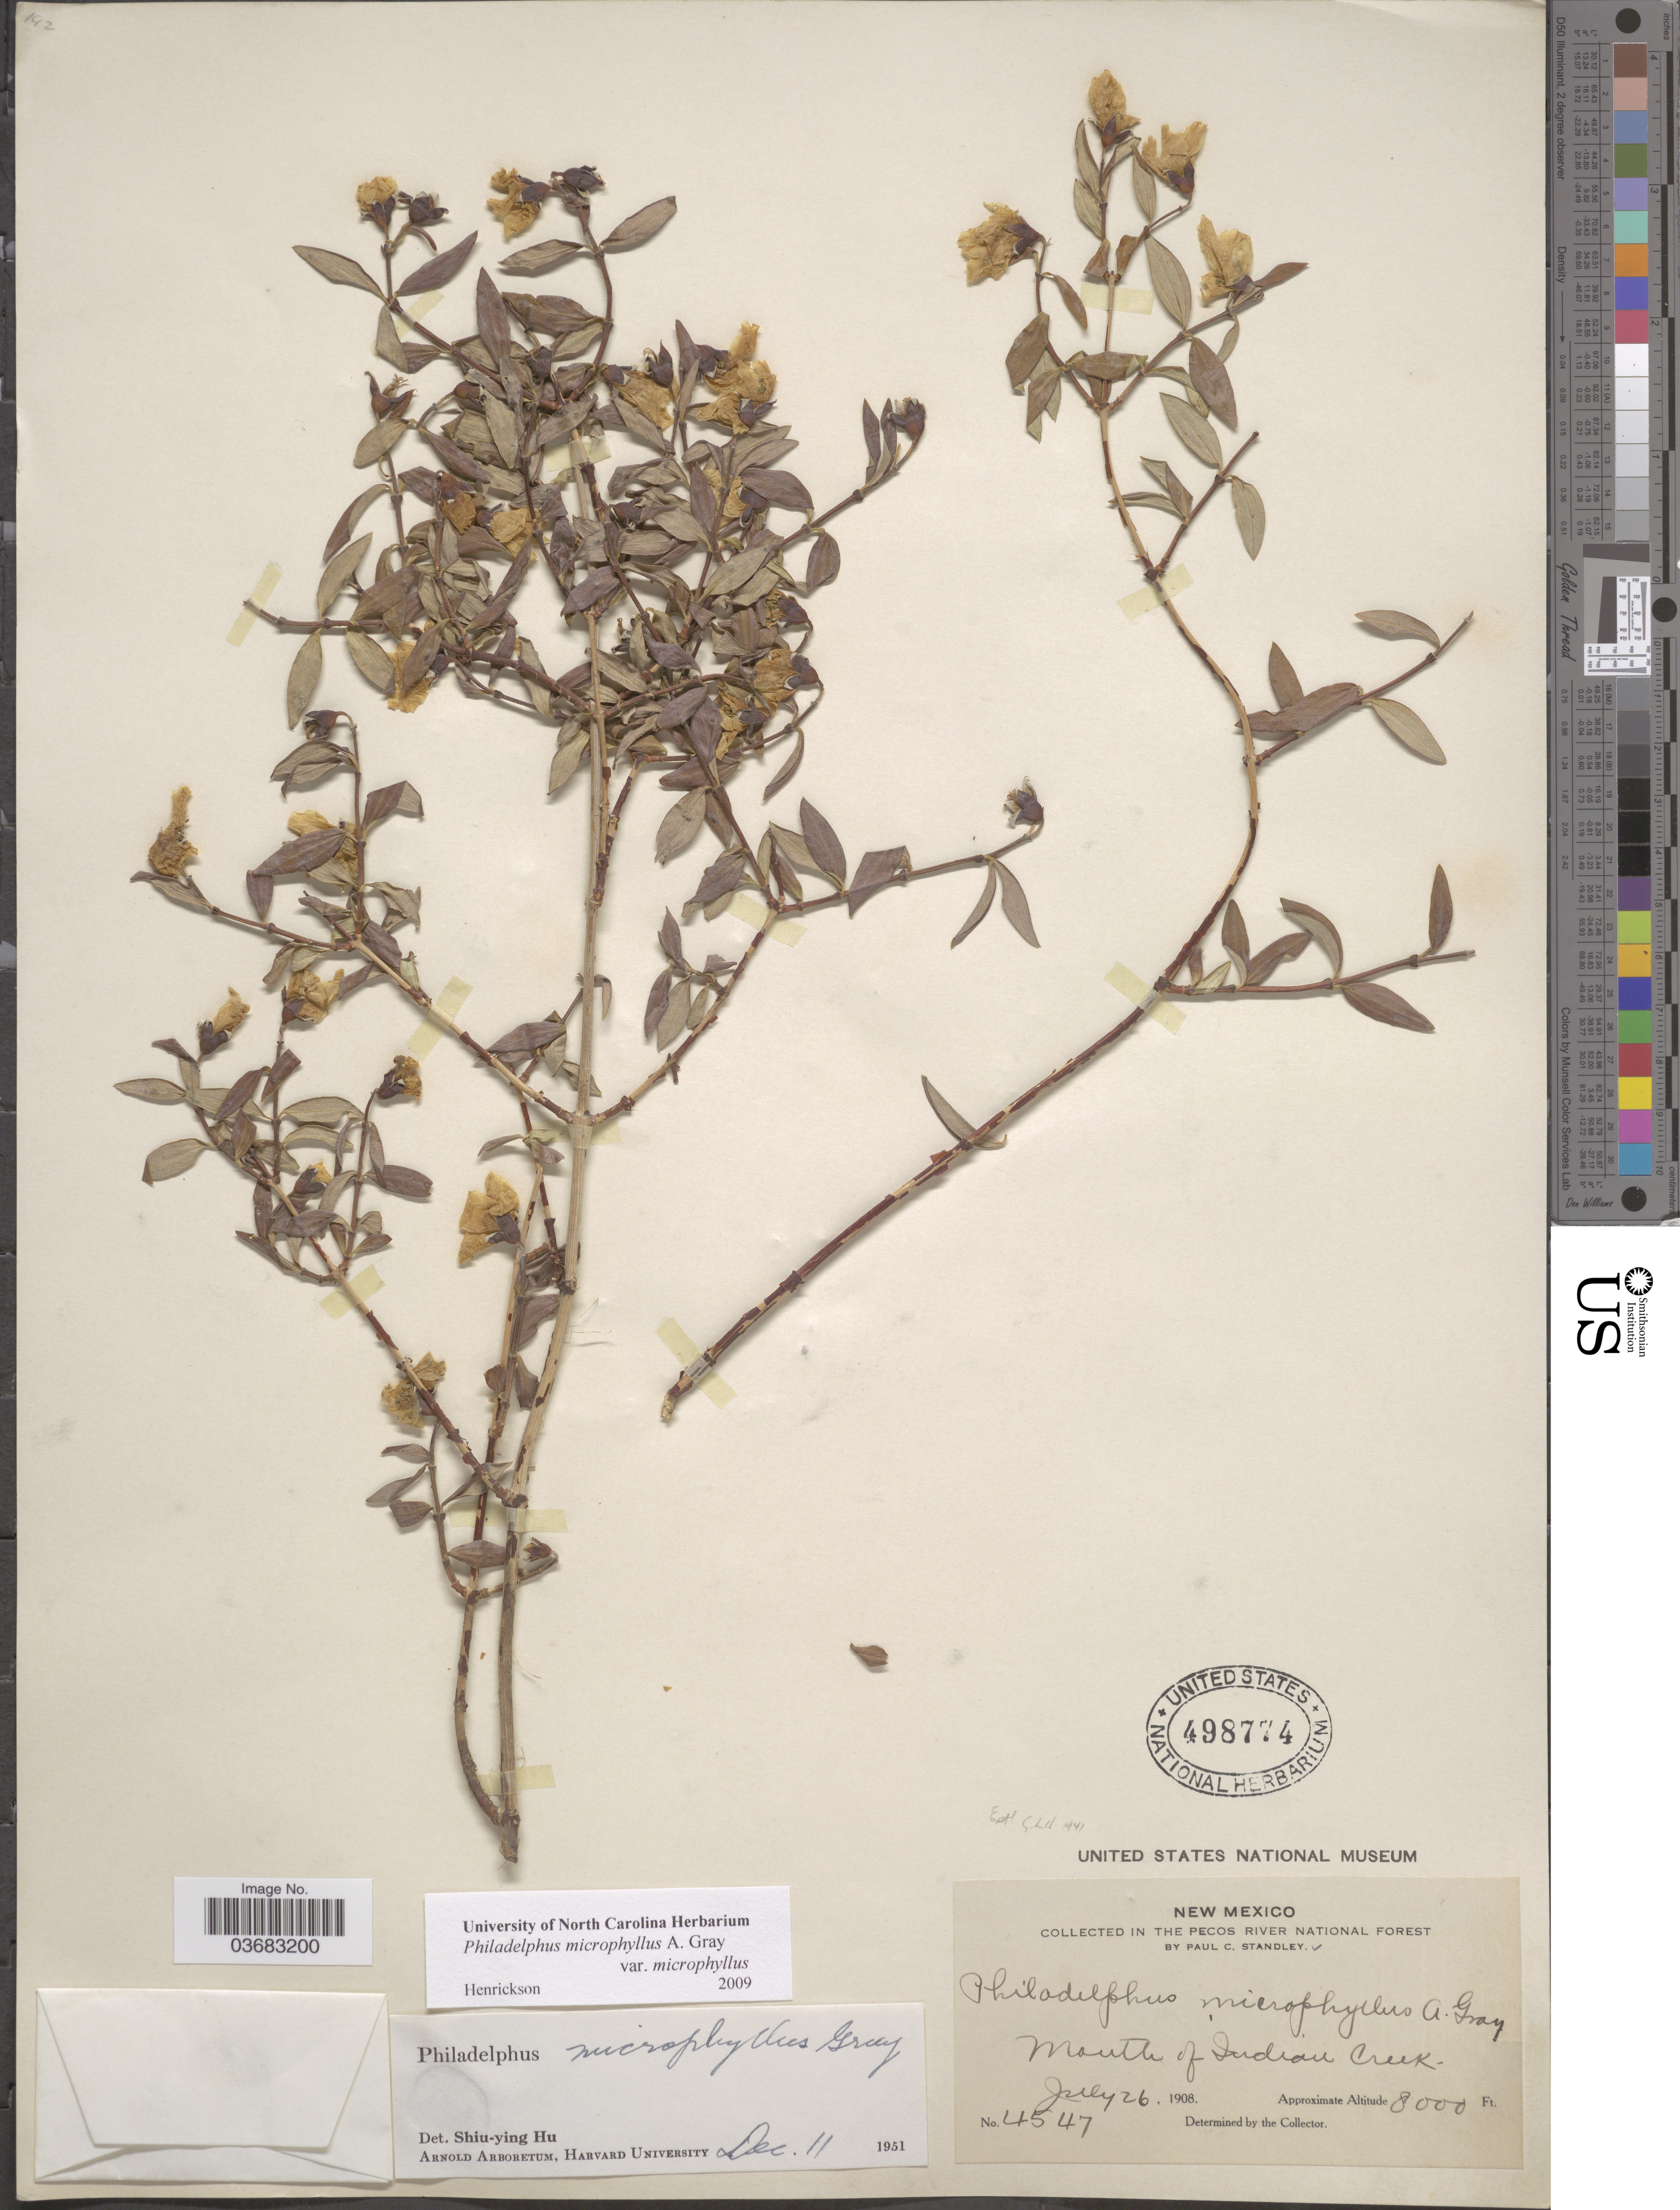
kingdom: Plantae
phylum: Tracheophyta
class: Magnoliopsida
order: Cornales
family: Hydrangeaceae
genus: Philadelphus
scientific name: Philadelphus microphyllus var. microphyllus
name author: A. Gray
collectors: P. C. Standley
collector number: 4547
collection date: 1908-07-26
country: United States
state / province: New Mexico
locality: In the Pecos River National Forest. Mouth of Indian Creek.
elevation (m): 2438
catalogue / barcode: US 498774